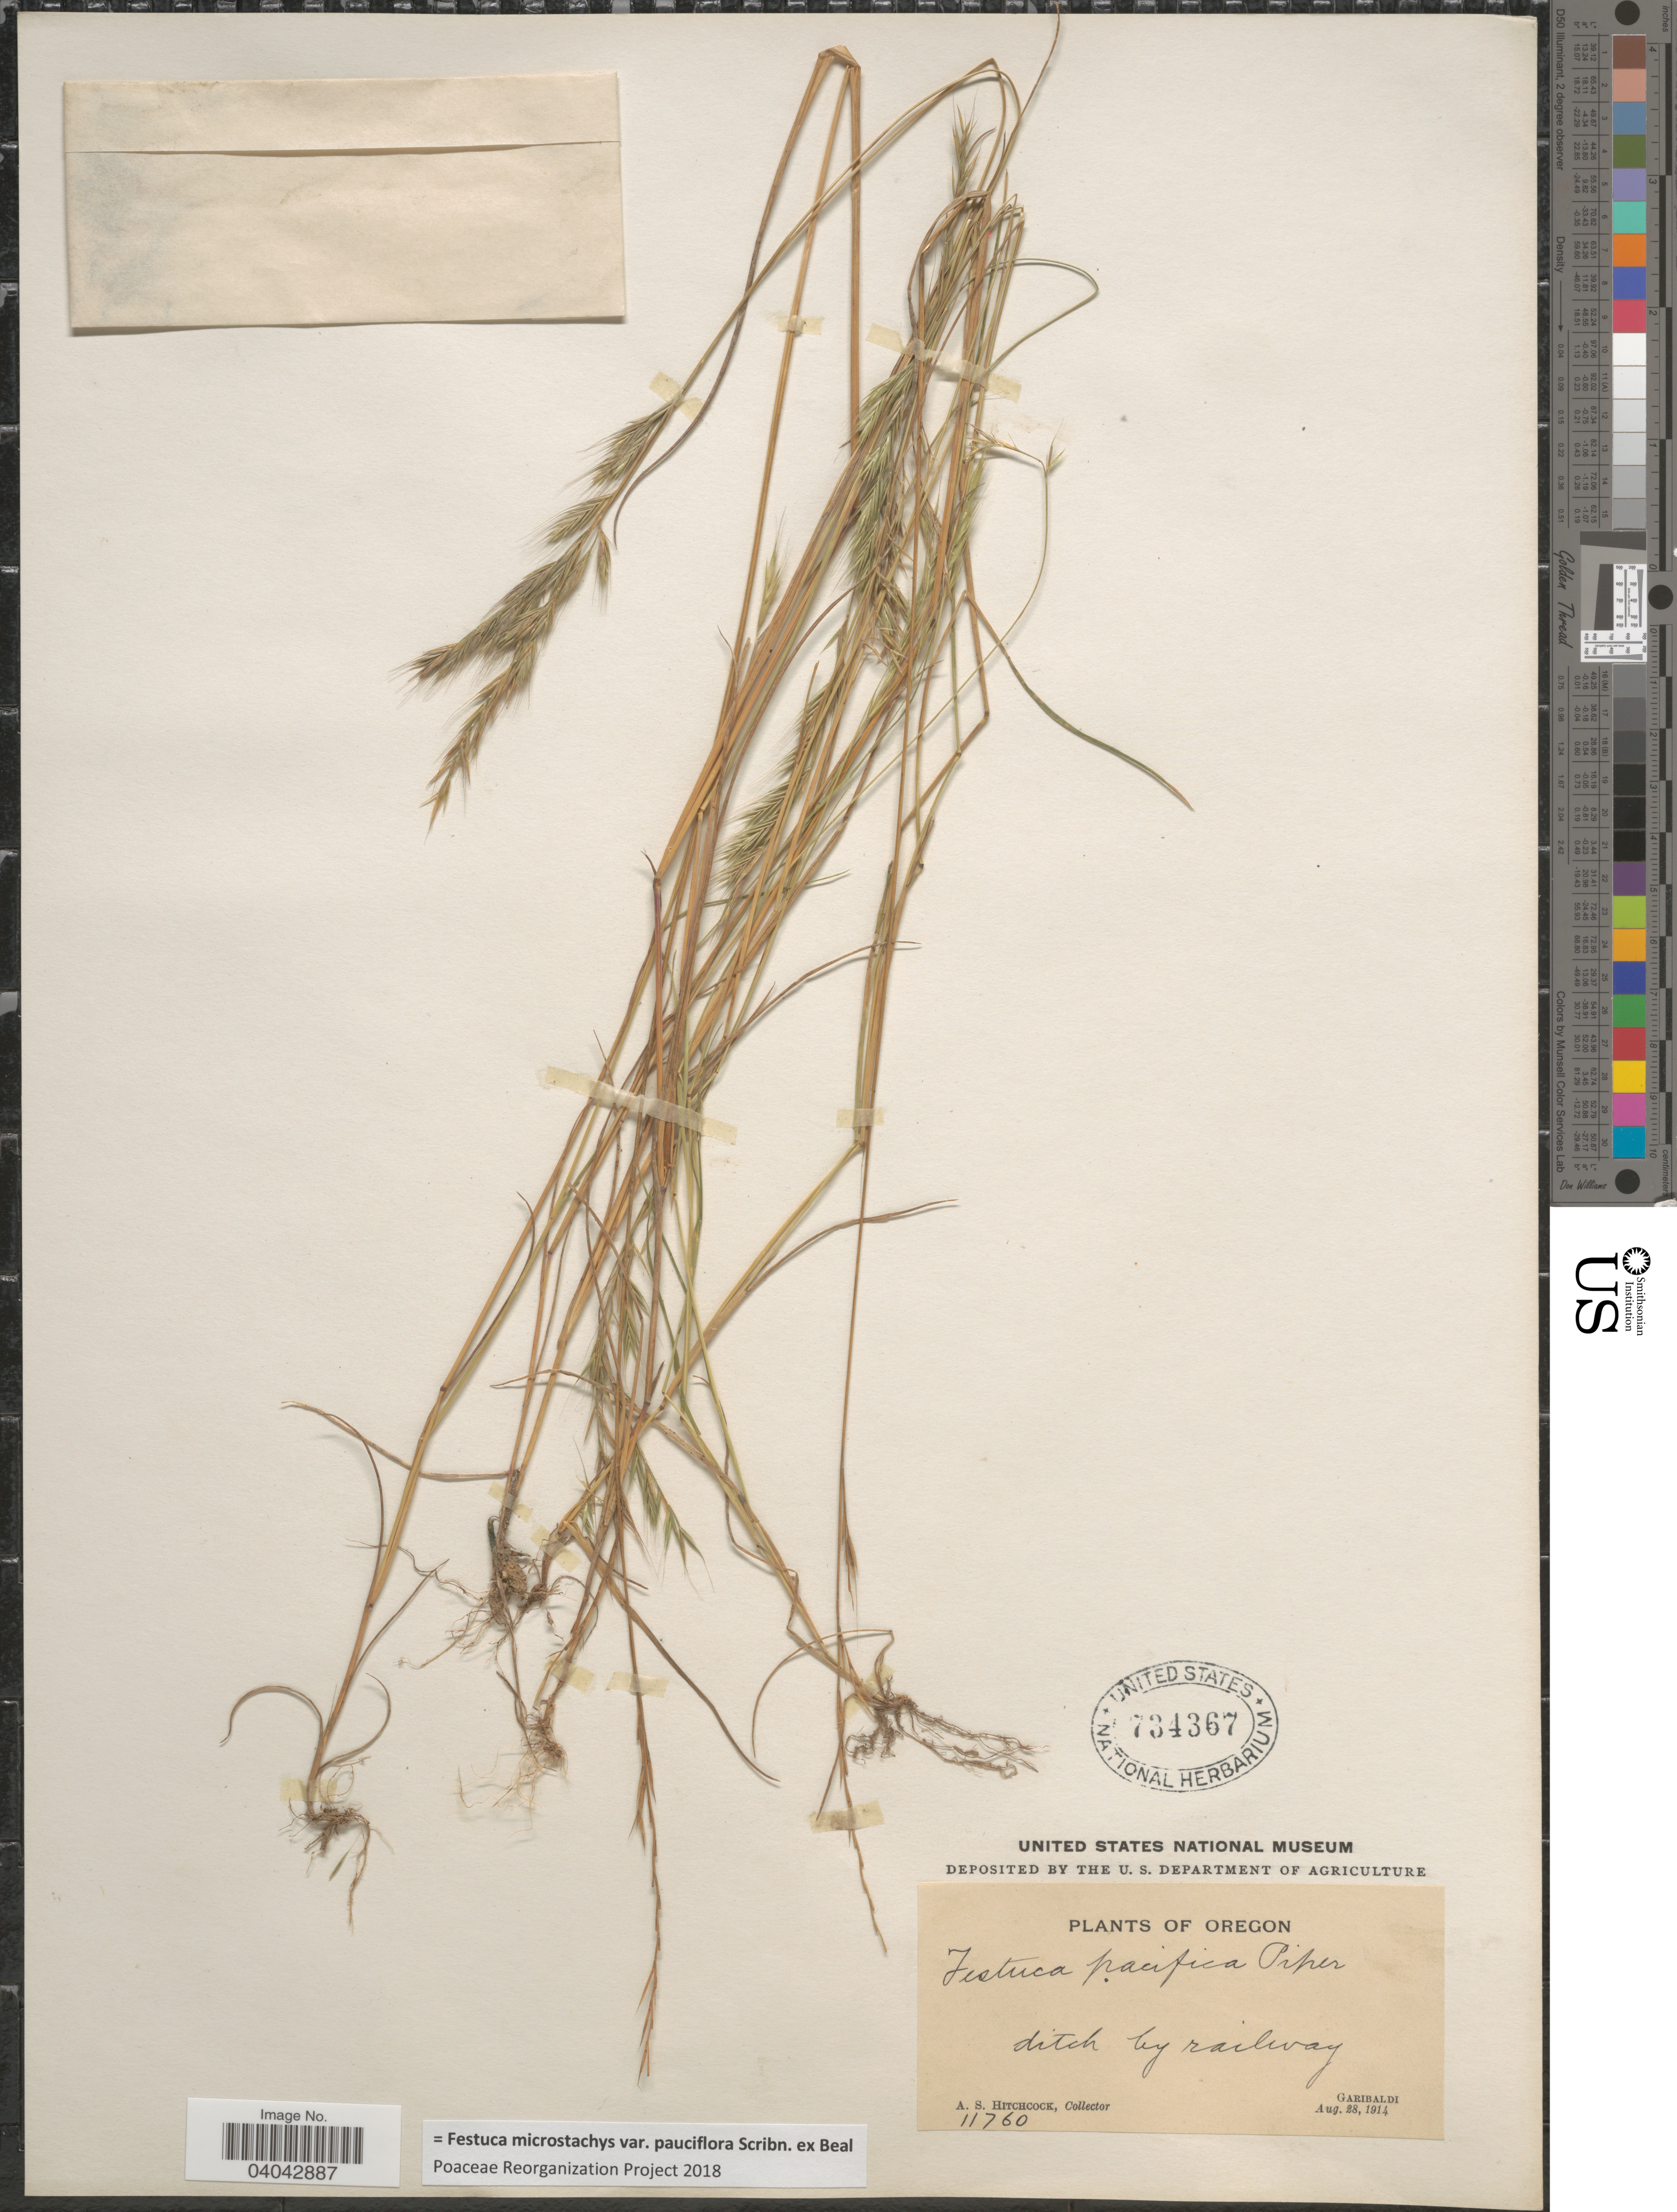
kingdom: Plantae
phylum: Tracheophyta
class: Liliopsida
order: Poales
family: Poaceae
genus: Festuca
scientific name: Festuca microstachys var. pauciflora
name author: Scribn. ex W.J. Beal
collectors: A. S. Hitchcock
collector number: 11760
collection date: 1914-08-28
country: United States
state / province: Oregon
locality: Garibaldi.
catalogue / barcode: US 734367